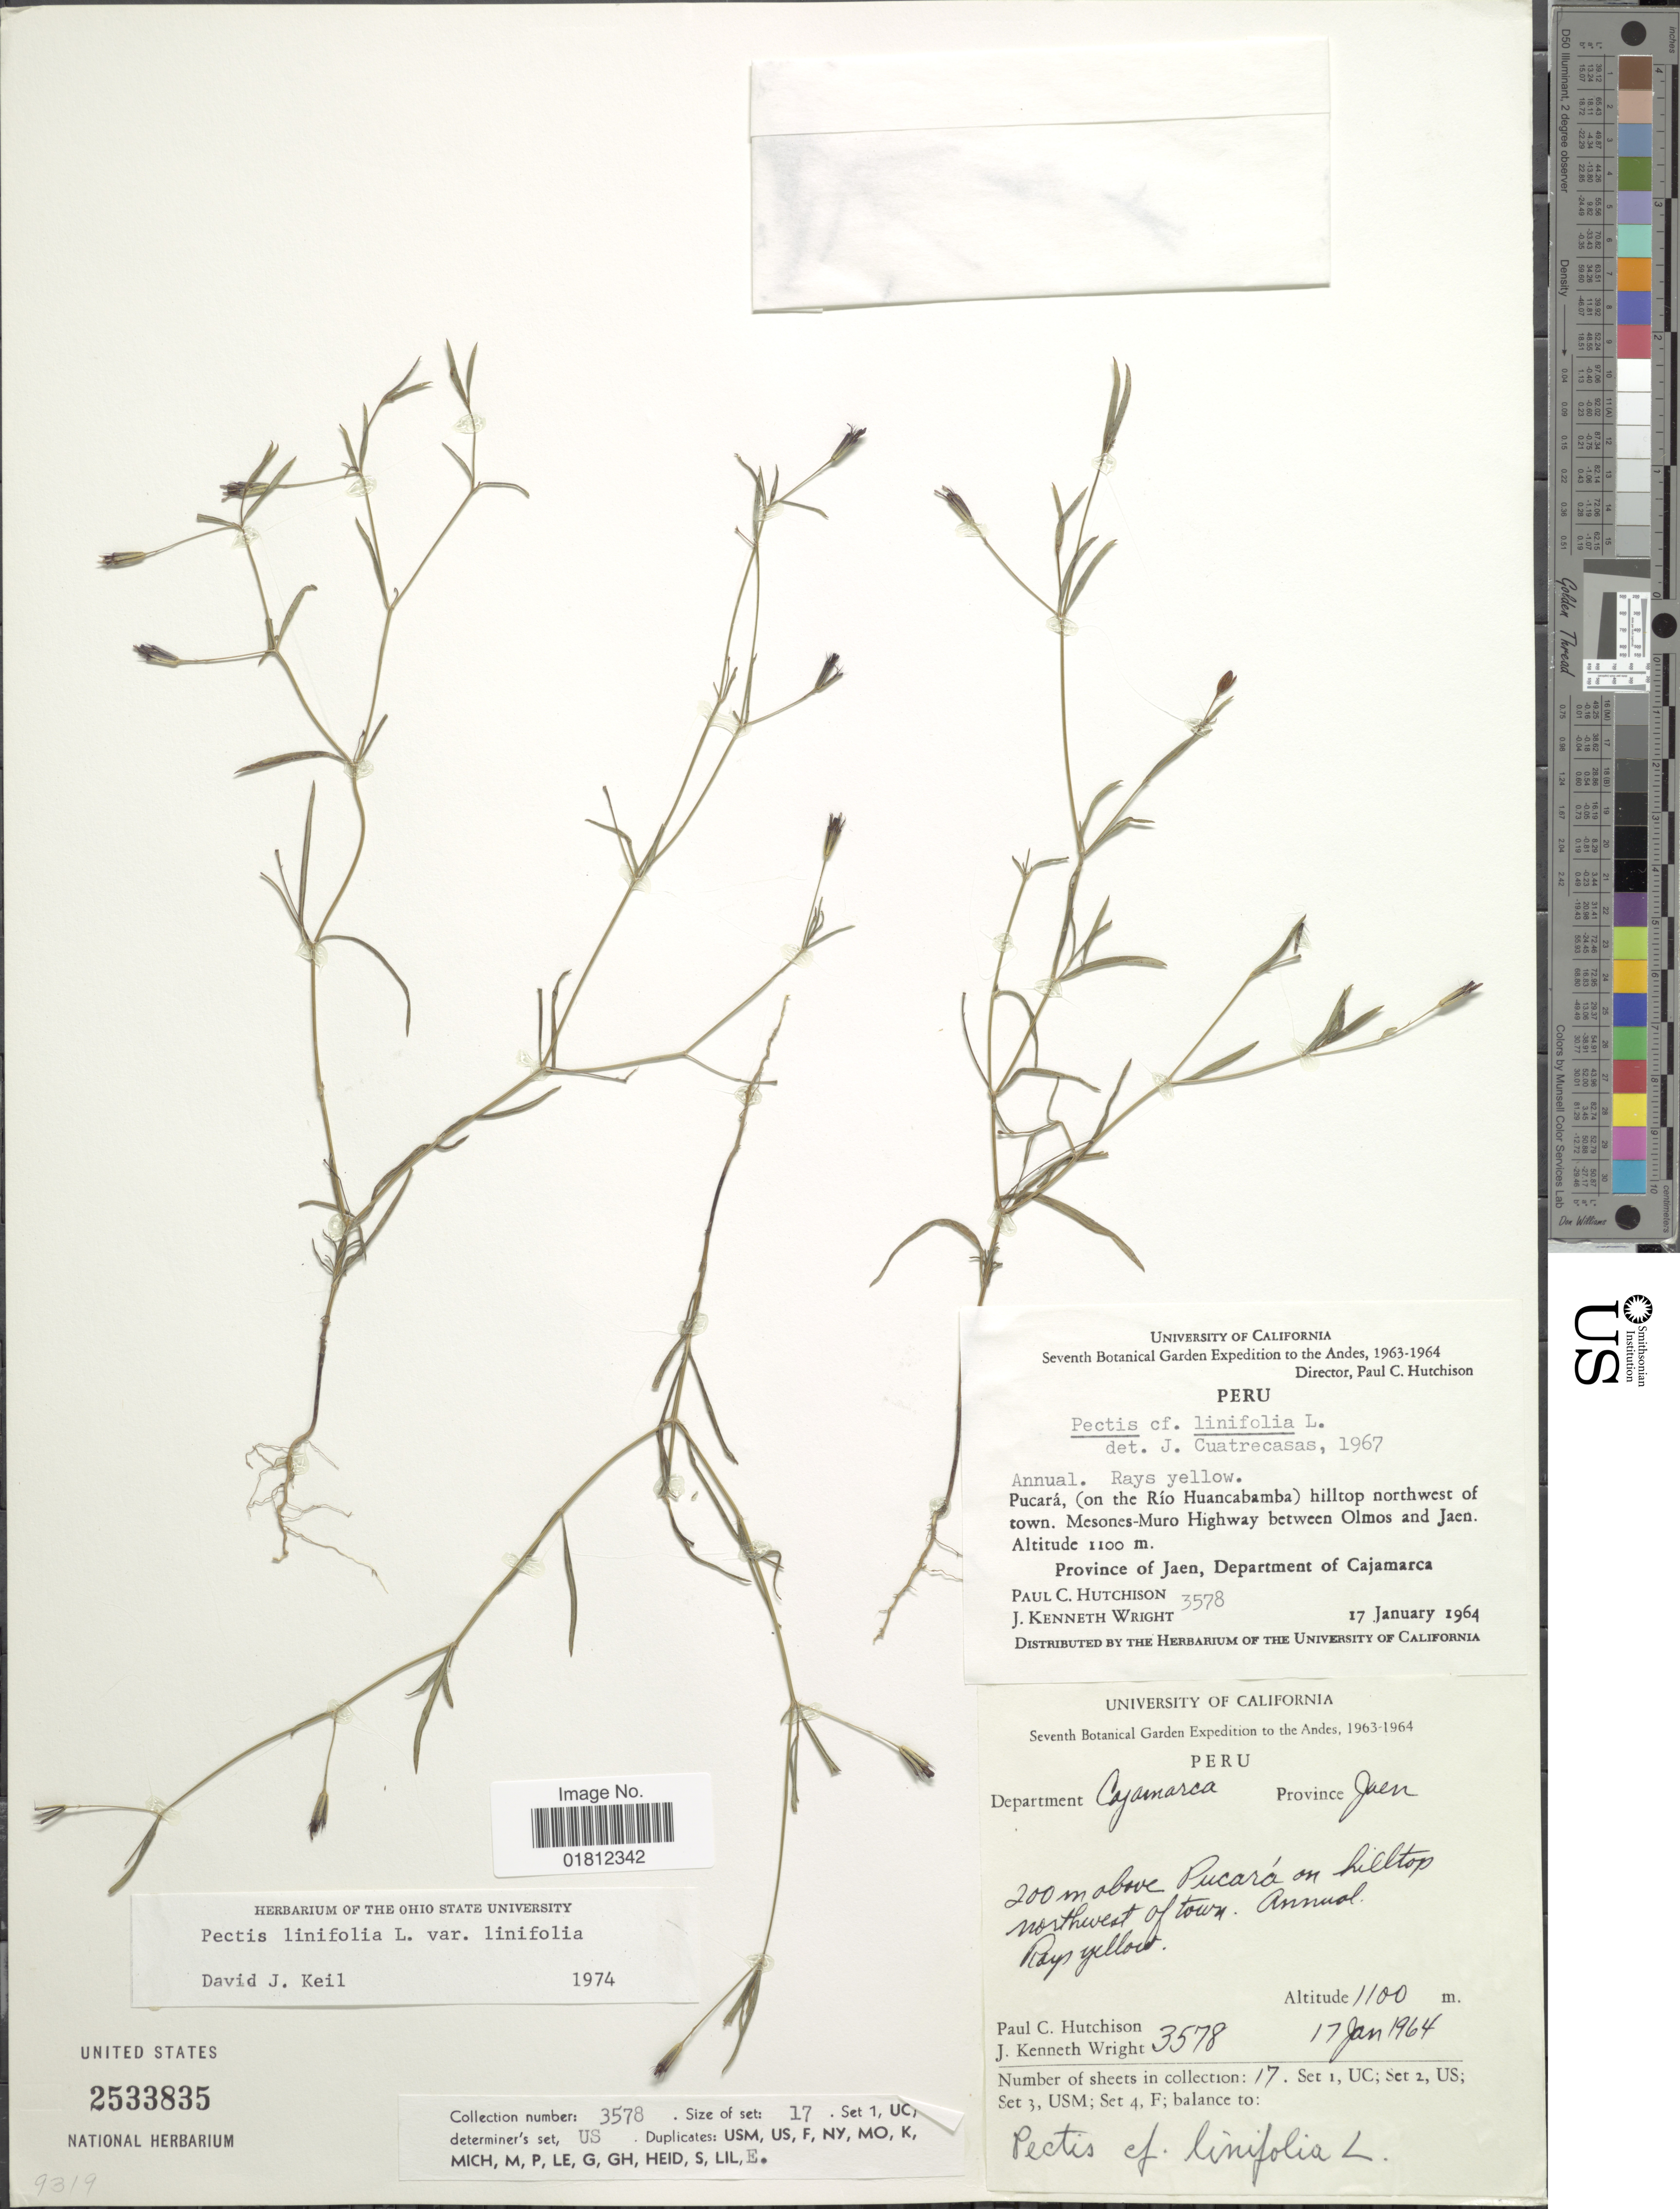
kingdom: Plantae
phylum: Tracheophyta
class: Magnoliopsida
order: Asterales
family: Asteraceae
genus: Pectis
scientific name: Pectis linifolia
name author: L.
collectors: P. C. Hutchison & J. K. Wright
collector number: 3578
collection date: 1964-01-17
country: Peru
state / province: Cajamarca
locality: Department Cajamarca, Province Jaen. 200 m above Pucara on hilltop northwest of town.Mesones-Muro Highway between Olmos and Jaen.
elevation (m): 1100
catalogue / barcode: US 2533835